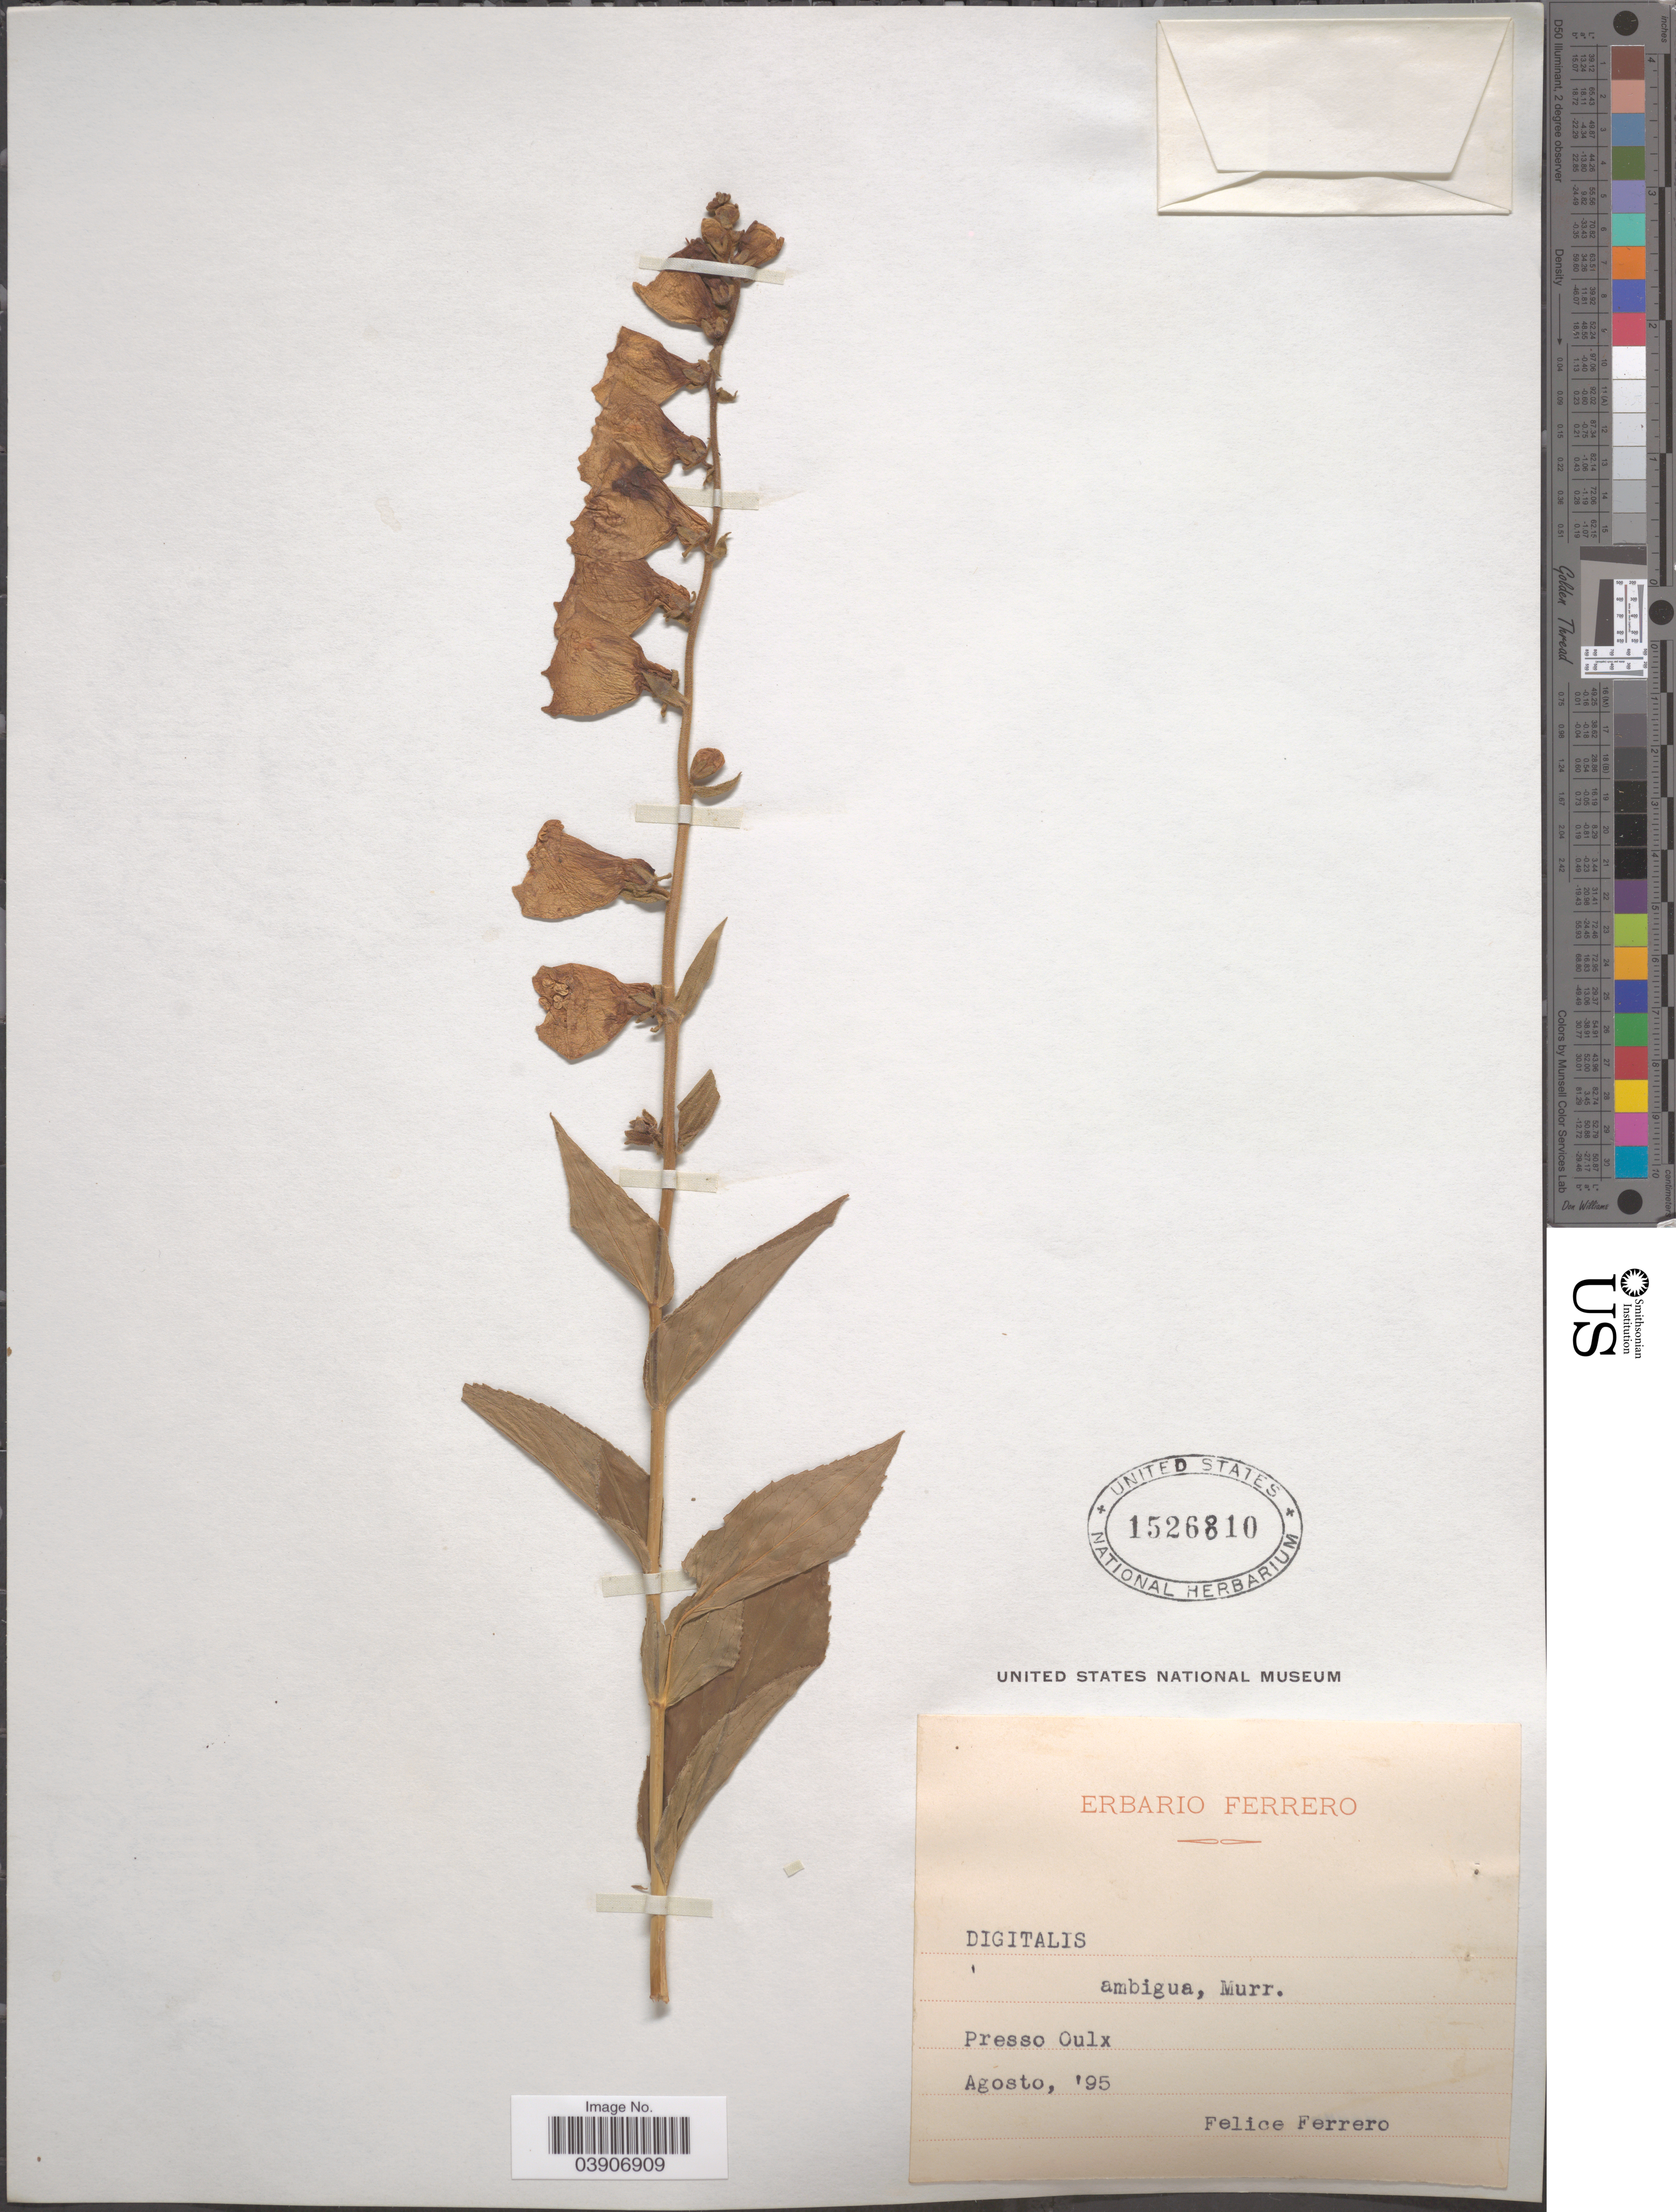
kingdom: Plantae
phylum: Tracheophyta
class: Magnoliopsida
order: Lamiales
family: Plantaginaceae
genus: Digitalis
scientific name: Digitalis sp.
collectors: F. Ferrero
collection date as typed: Transcribed d/m/y: /8/95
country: Italy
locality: Presso Oulx.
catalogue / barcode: US 1526810